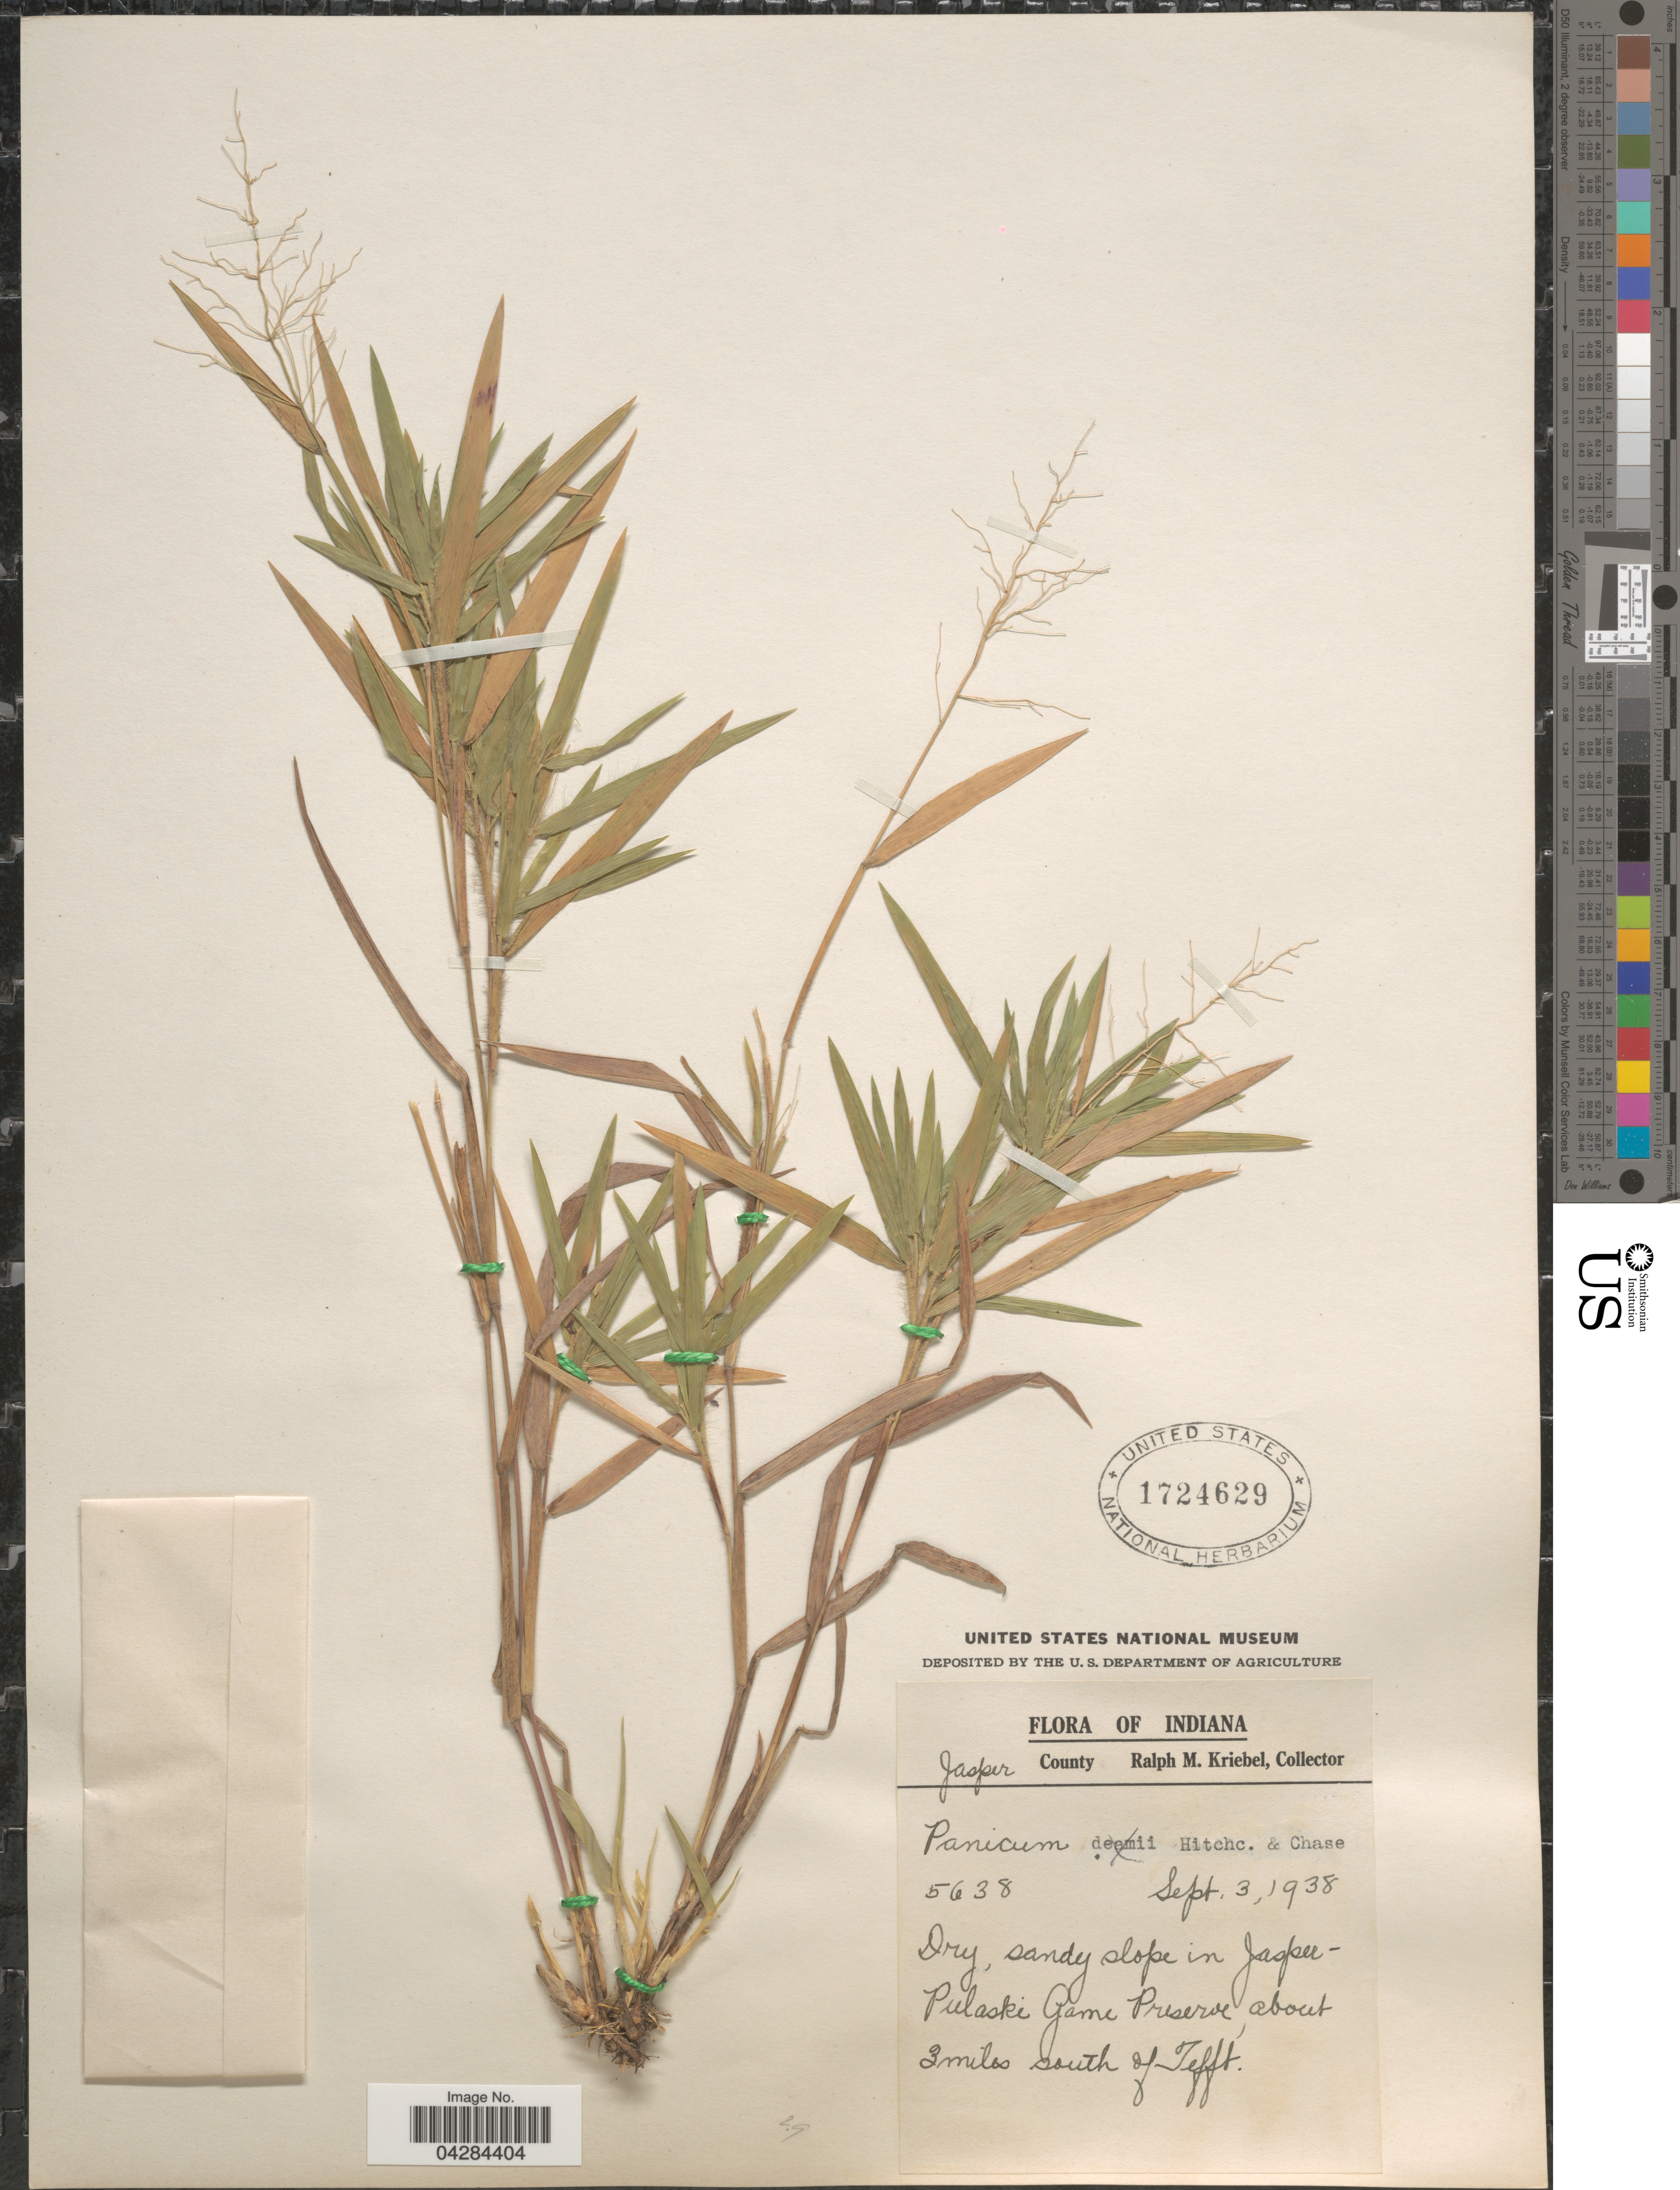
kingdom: Plantae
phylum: Tracheophyta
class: Liliopsida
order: Poales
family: Poaceae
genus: Dichanthelium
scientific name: Dichanthelium ovale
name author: (Elliott) Gould & C.A. Clark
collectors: R. M. Kriebel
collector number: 5638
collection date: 1938-09-03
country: United States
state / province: Indiana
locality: Jasper County. Dry, sandy slope in Jasper-Pulaski Game Preserve, about 3 miles south of Tefft.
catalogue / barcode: US 1724629